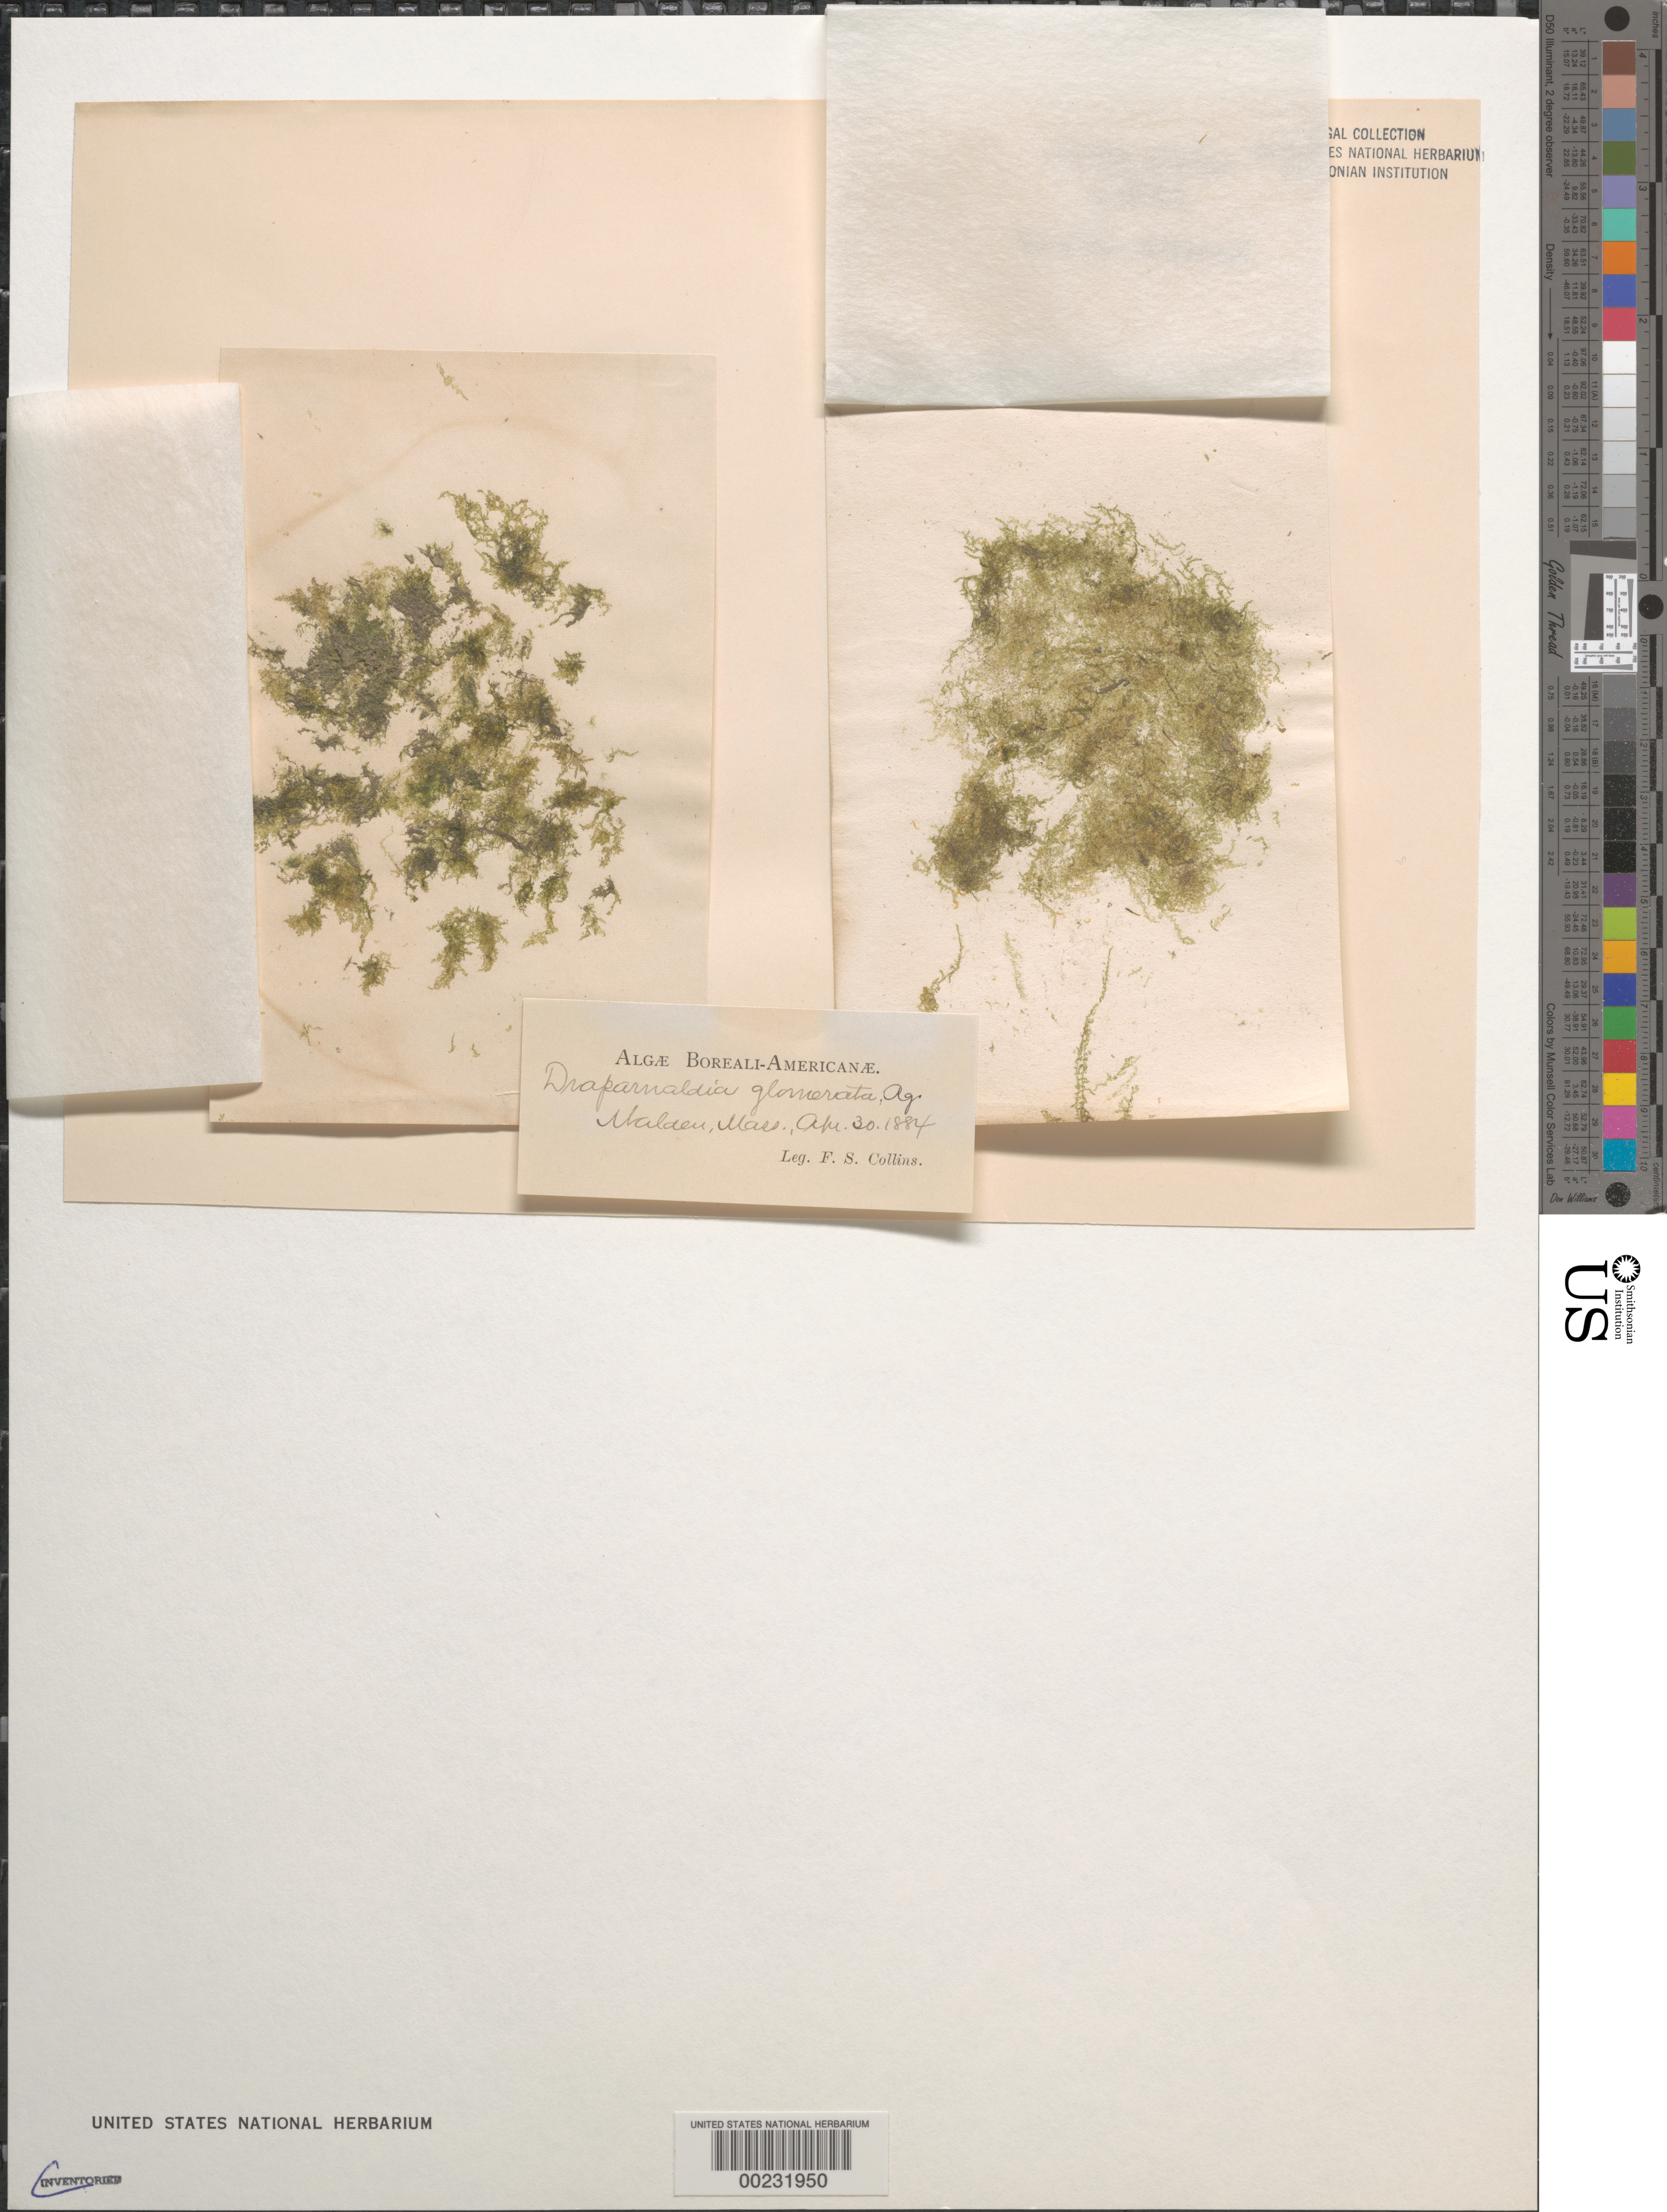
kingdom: Plantae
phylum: Chlorophyta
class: Chlorophyceae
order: Chaetophorales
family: Chaetophoraceae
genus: Draparnaldia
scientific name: Draparnaldia mutabilis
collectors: F. Collins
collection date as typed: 30 Apr 1884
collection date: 1884-04-30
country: United States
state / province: Massachusetts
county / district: Middlesex County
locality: Malden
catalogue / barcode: US 53011